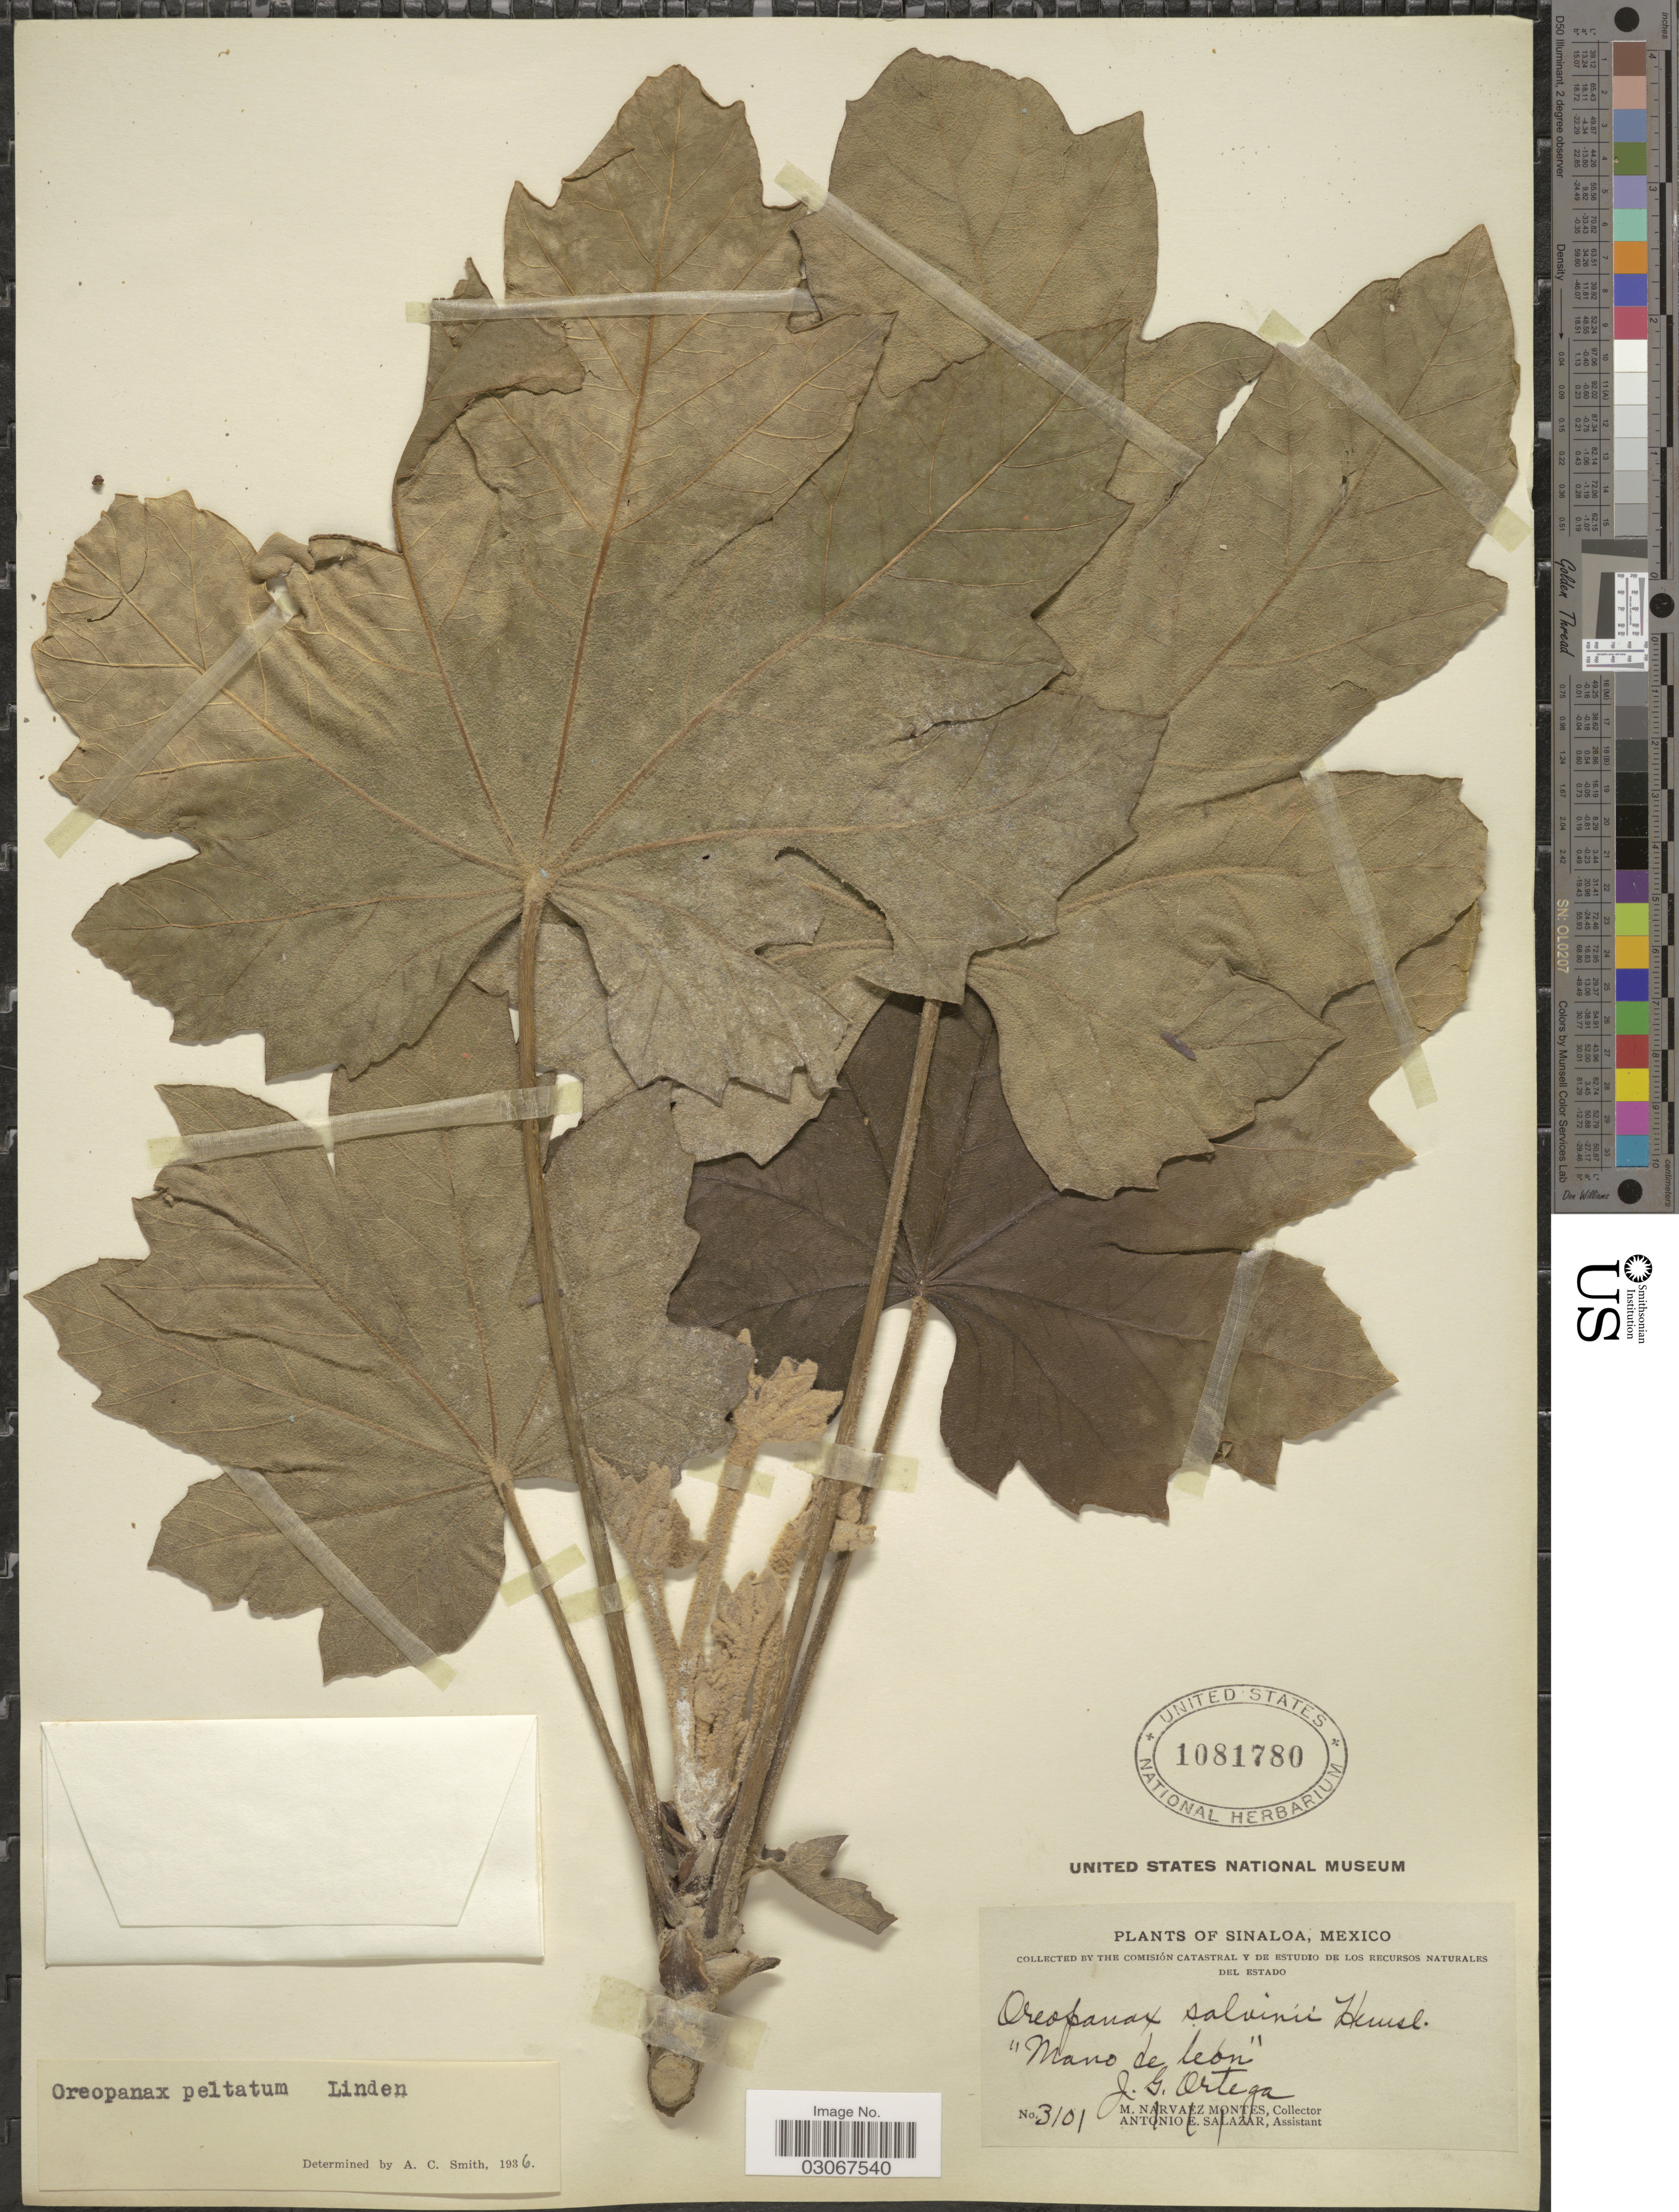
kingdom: Plantae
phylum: Tracheophyta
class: Magnoliopsida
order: Apiales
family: Araliaceae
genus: Oreopanax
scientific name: Oreopanax peltatus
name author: Linden ex Regel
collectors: J. Ortega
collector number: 3101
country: Mexico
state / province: Sinaloa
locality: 'Mano de León'.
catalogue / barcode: US 1081780